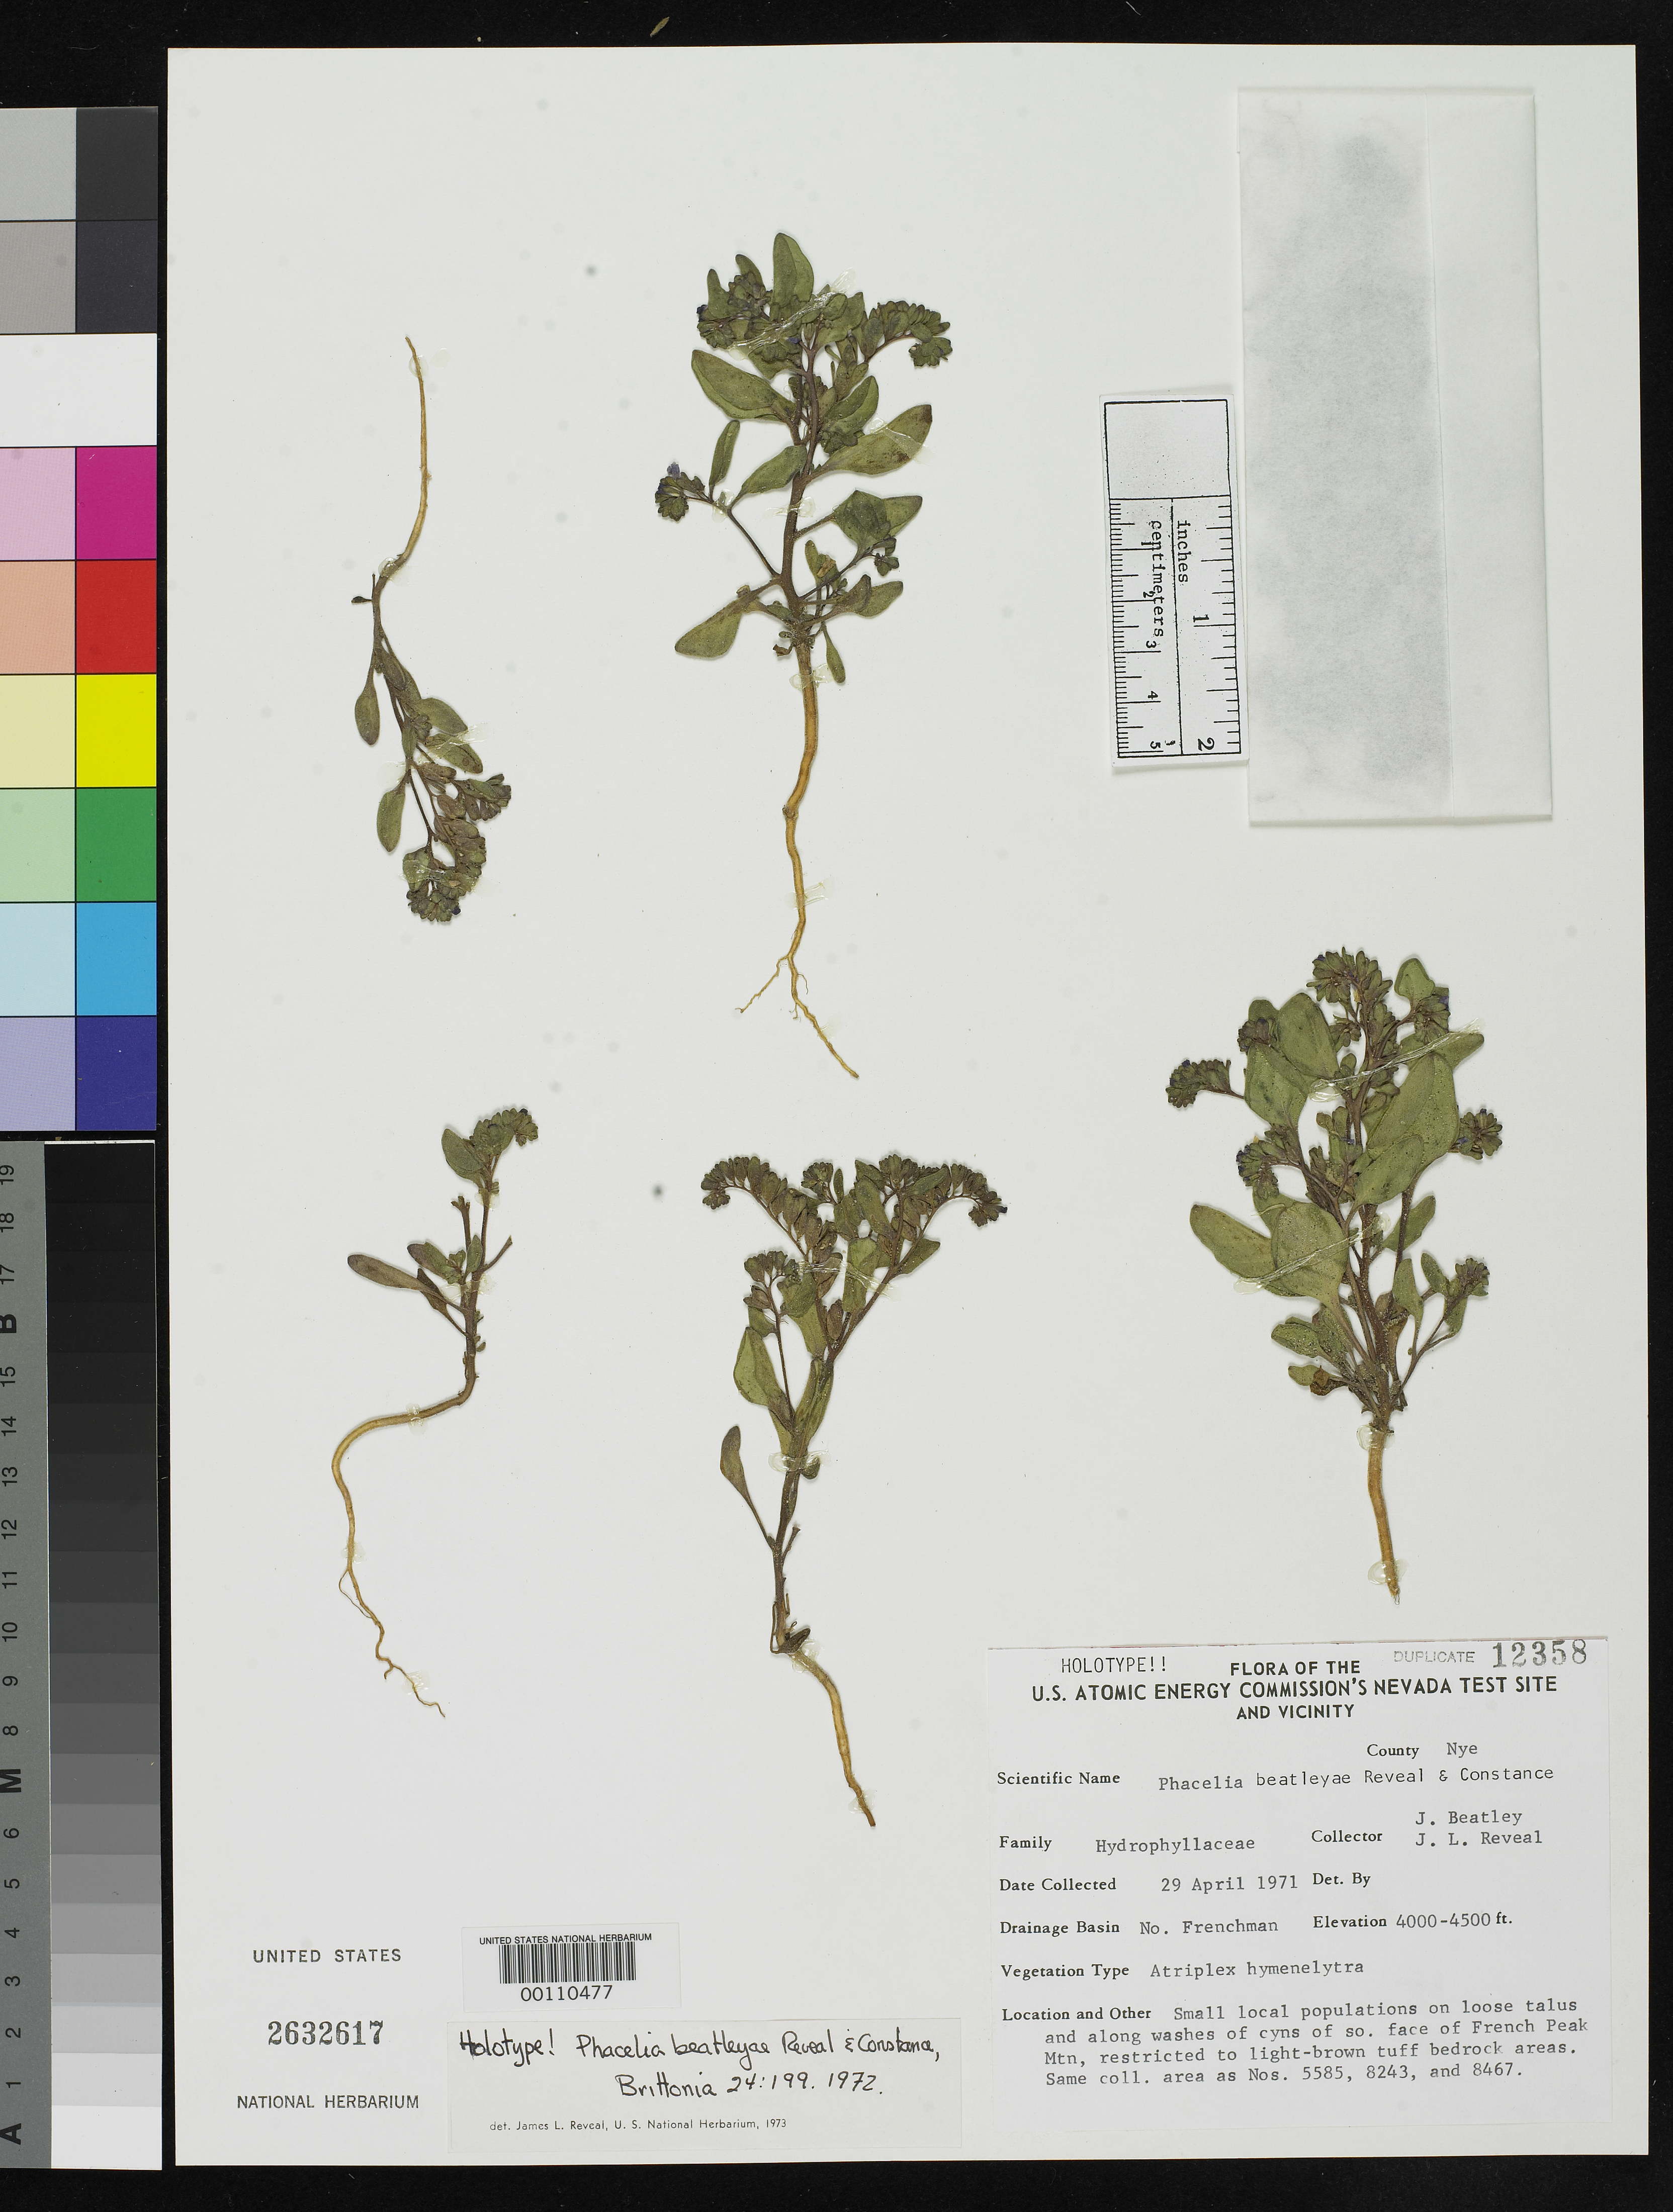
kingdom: Plantae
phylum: Tracheophyta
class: Magnoliopsida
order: Boraginales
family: Hydrophyllaceae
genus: Phacelia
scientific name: Phacelia beatleyae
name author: Reveal & Constance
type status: Holotype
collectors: J. C. Beatley & J. L. Reveal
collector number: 12358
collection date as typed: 29 Apr 1971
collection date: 1971-04-29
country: United States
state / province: Nevada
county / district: Nye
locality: French Peak Mt.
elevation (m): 1219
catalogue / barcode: US 2632617